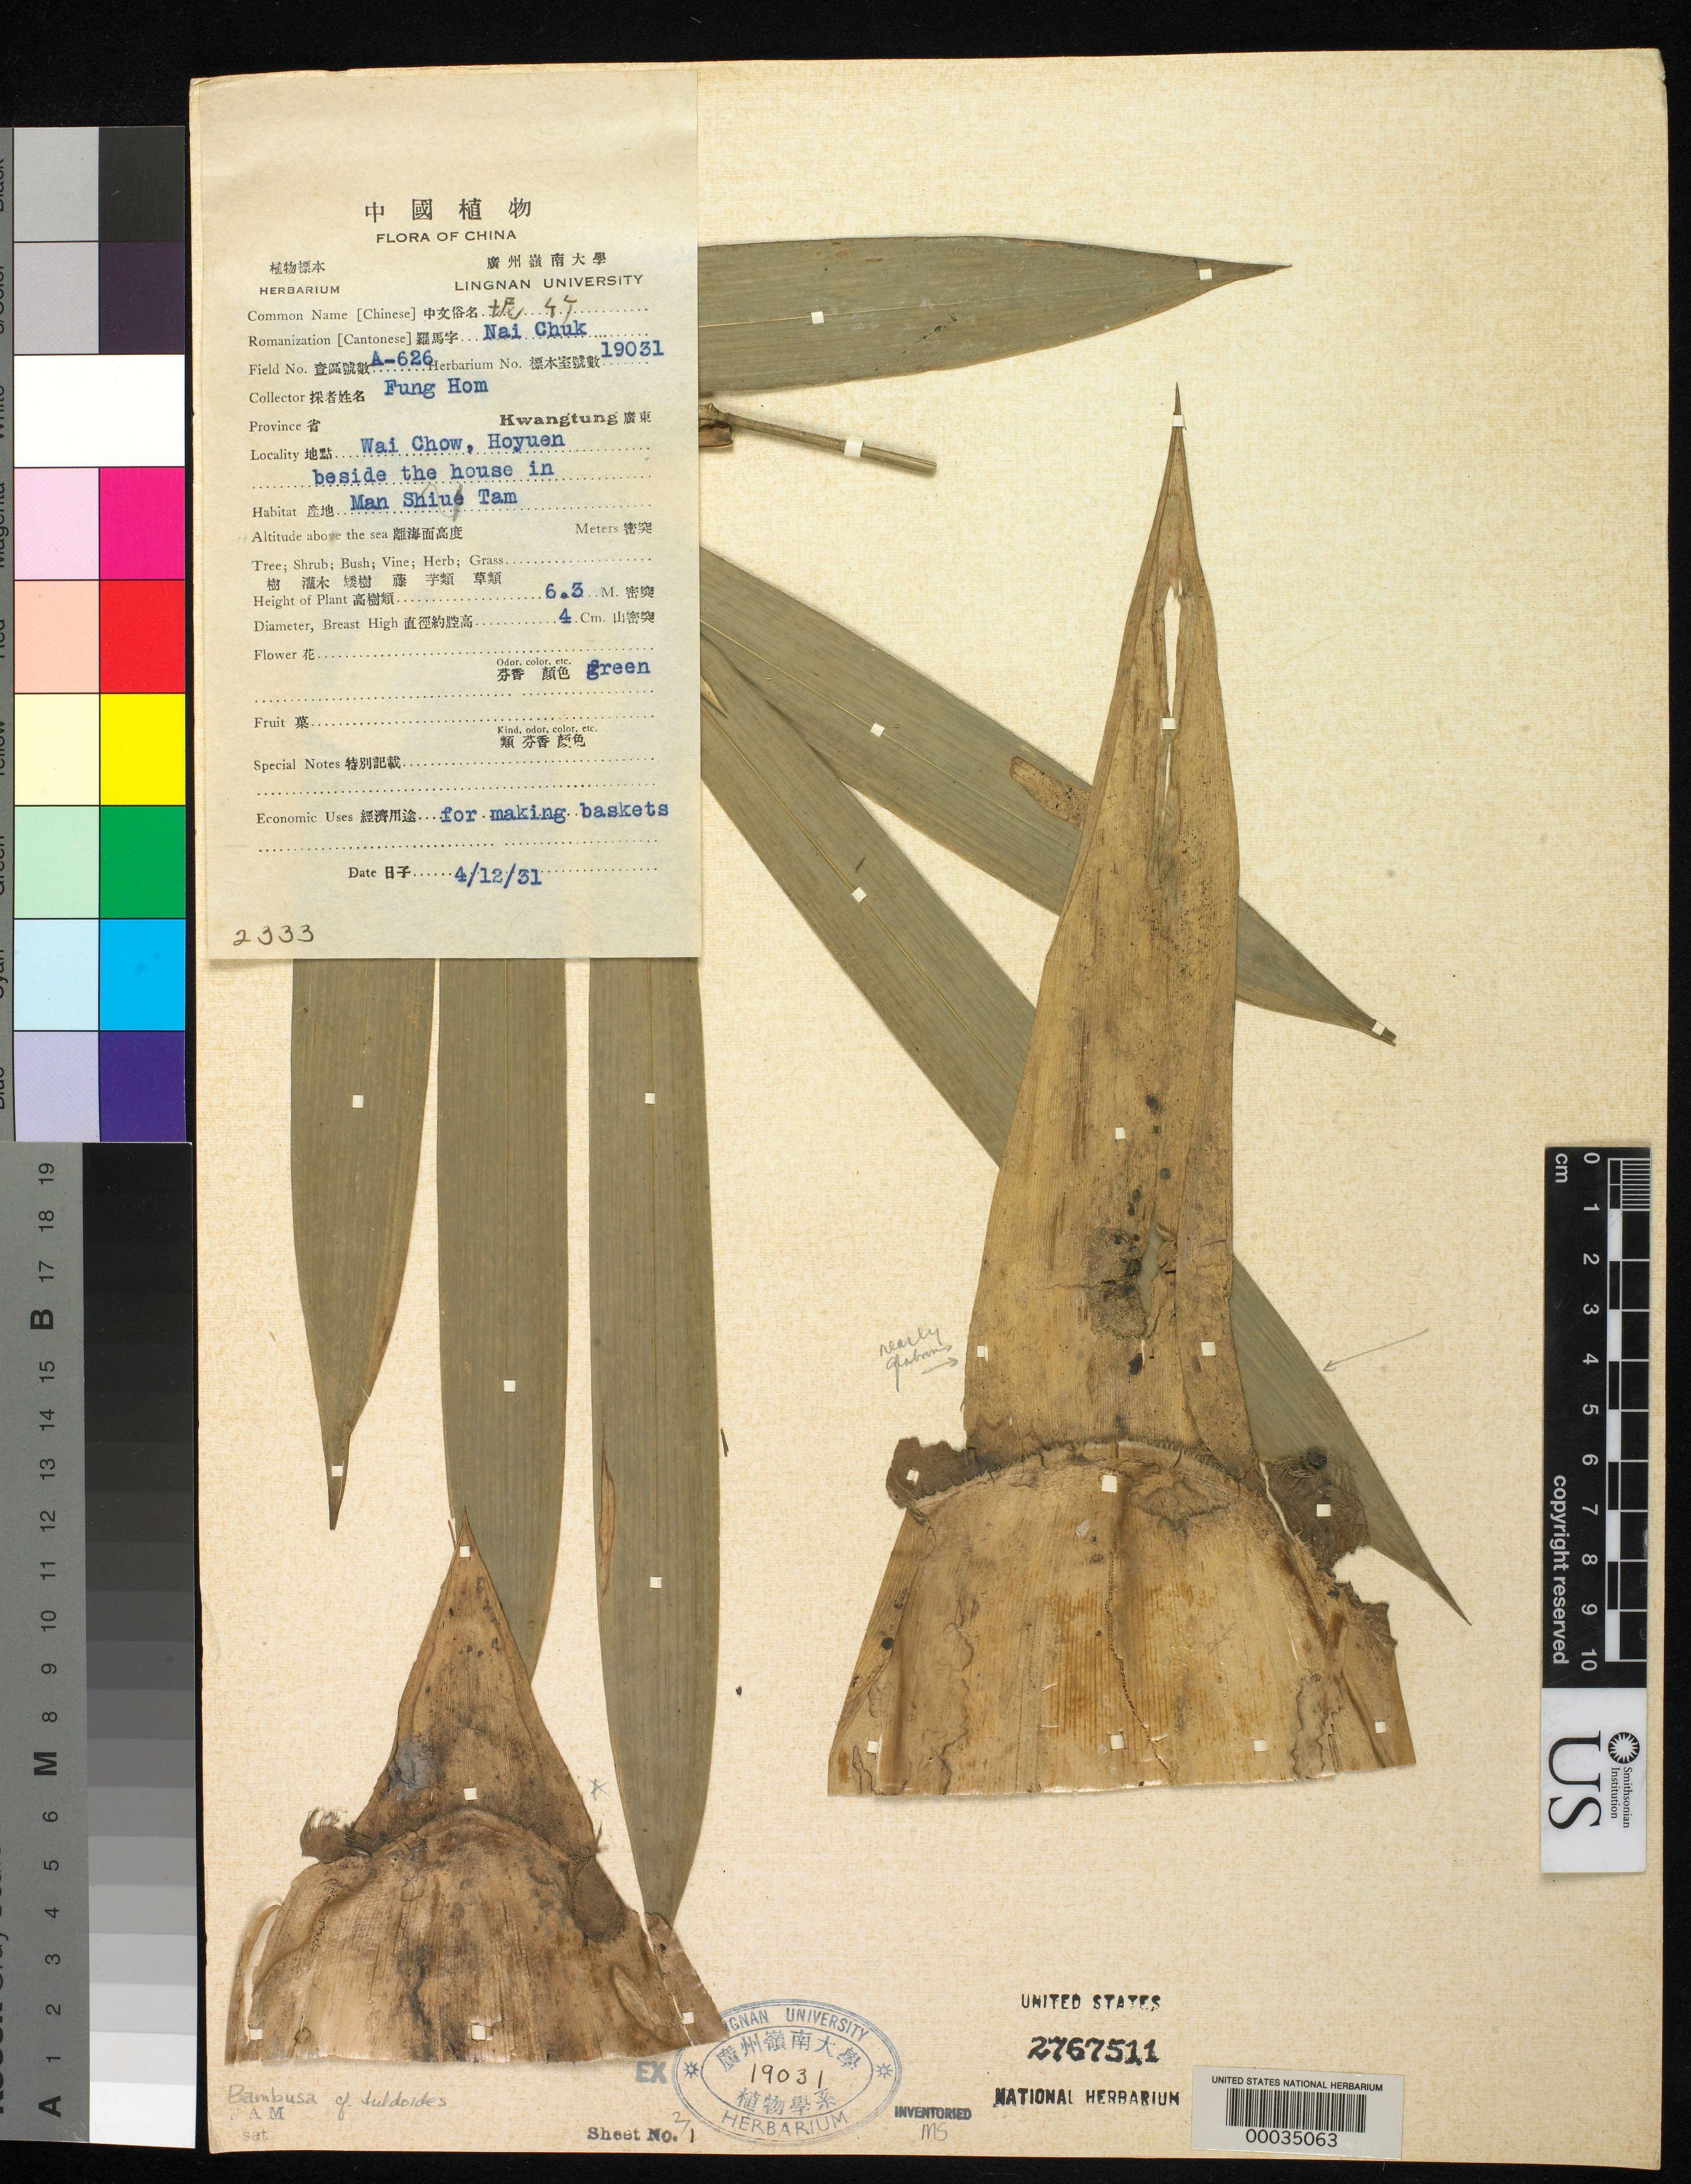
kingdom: Plantae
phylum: Tracheophyta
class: Liliopsida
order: Poales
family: Poaceae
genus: Bambusa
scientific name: Bambusa tuldoides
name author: Munro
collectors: H. L. Fung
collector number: A-626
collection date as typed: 12 Apr 1931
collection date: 1931-04-12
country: China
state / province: Guangdong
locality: Wai chow, hoyuen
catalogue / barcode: US 2767511